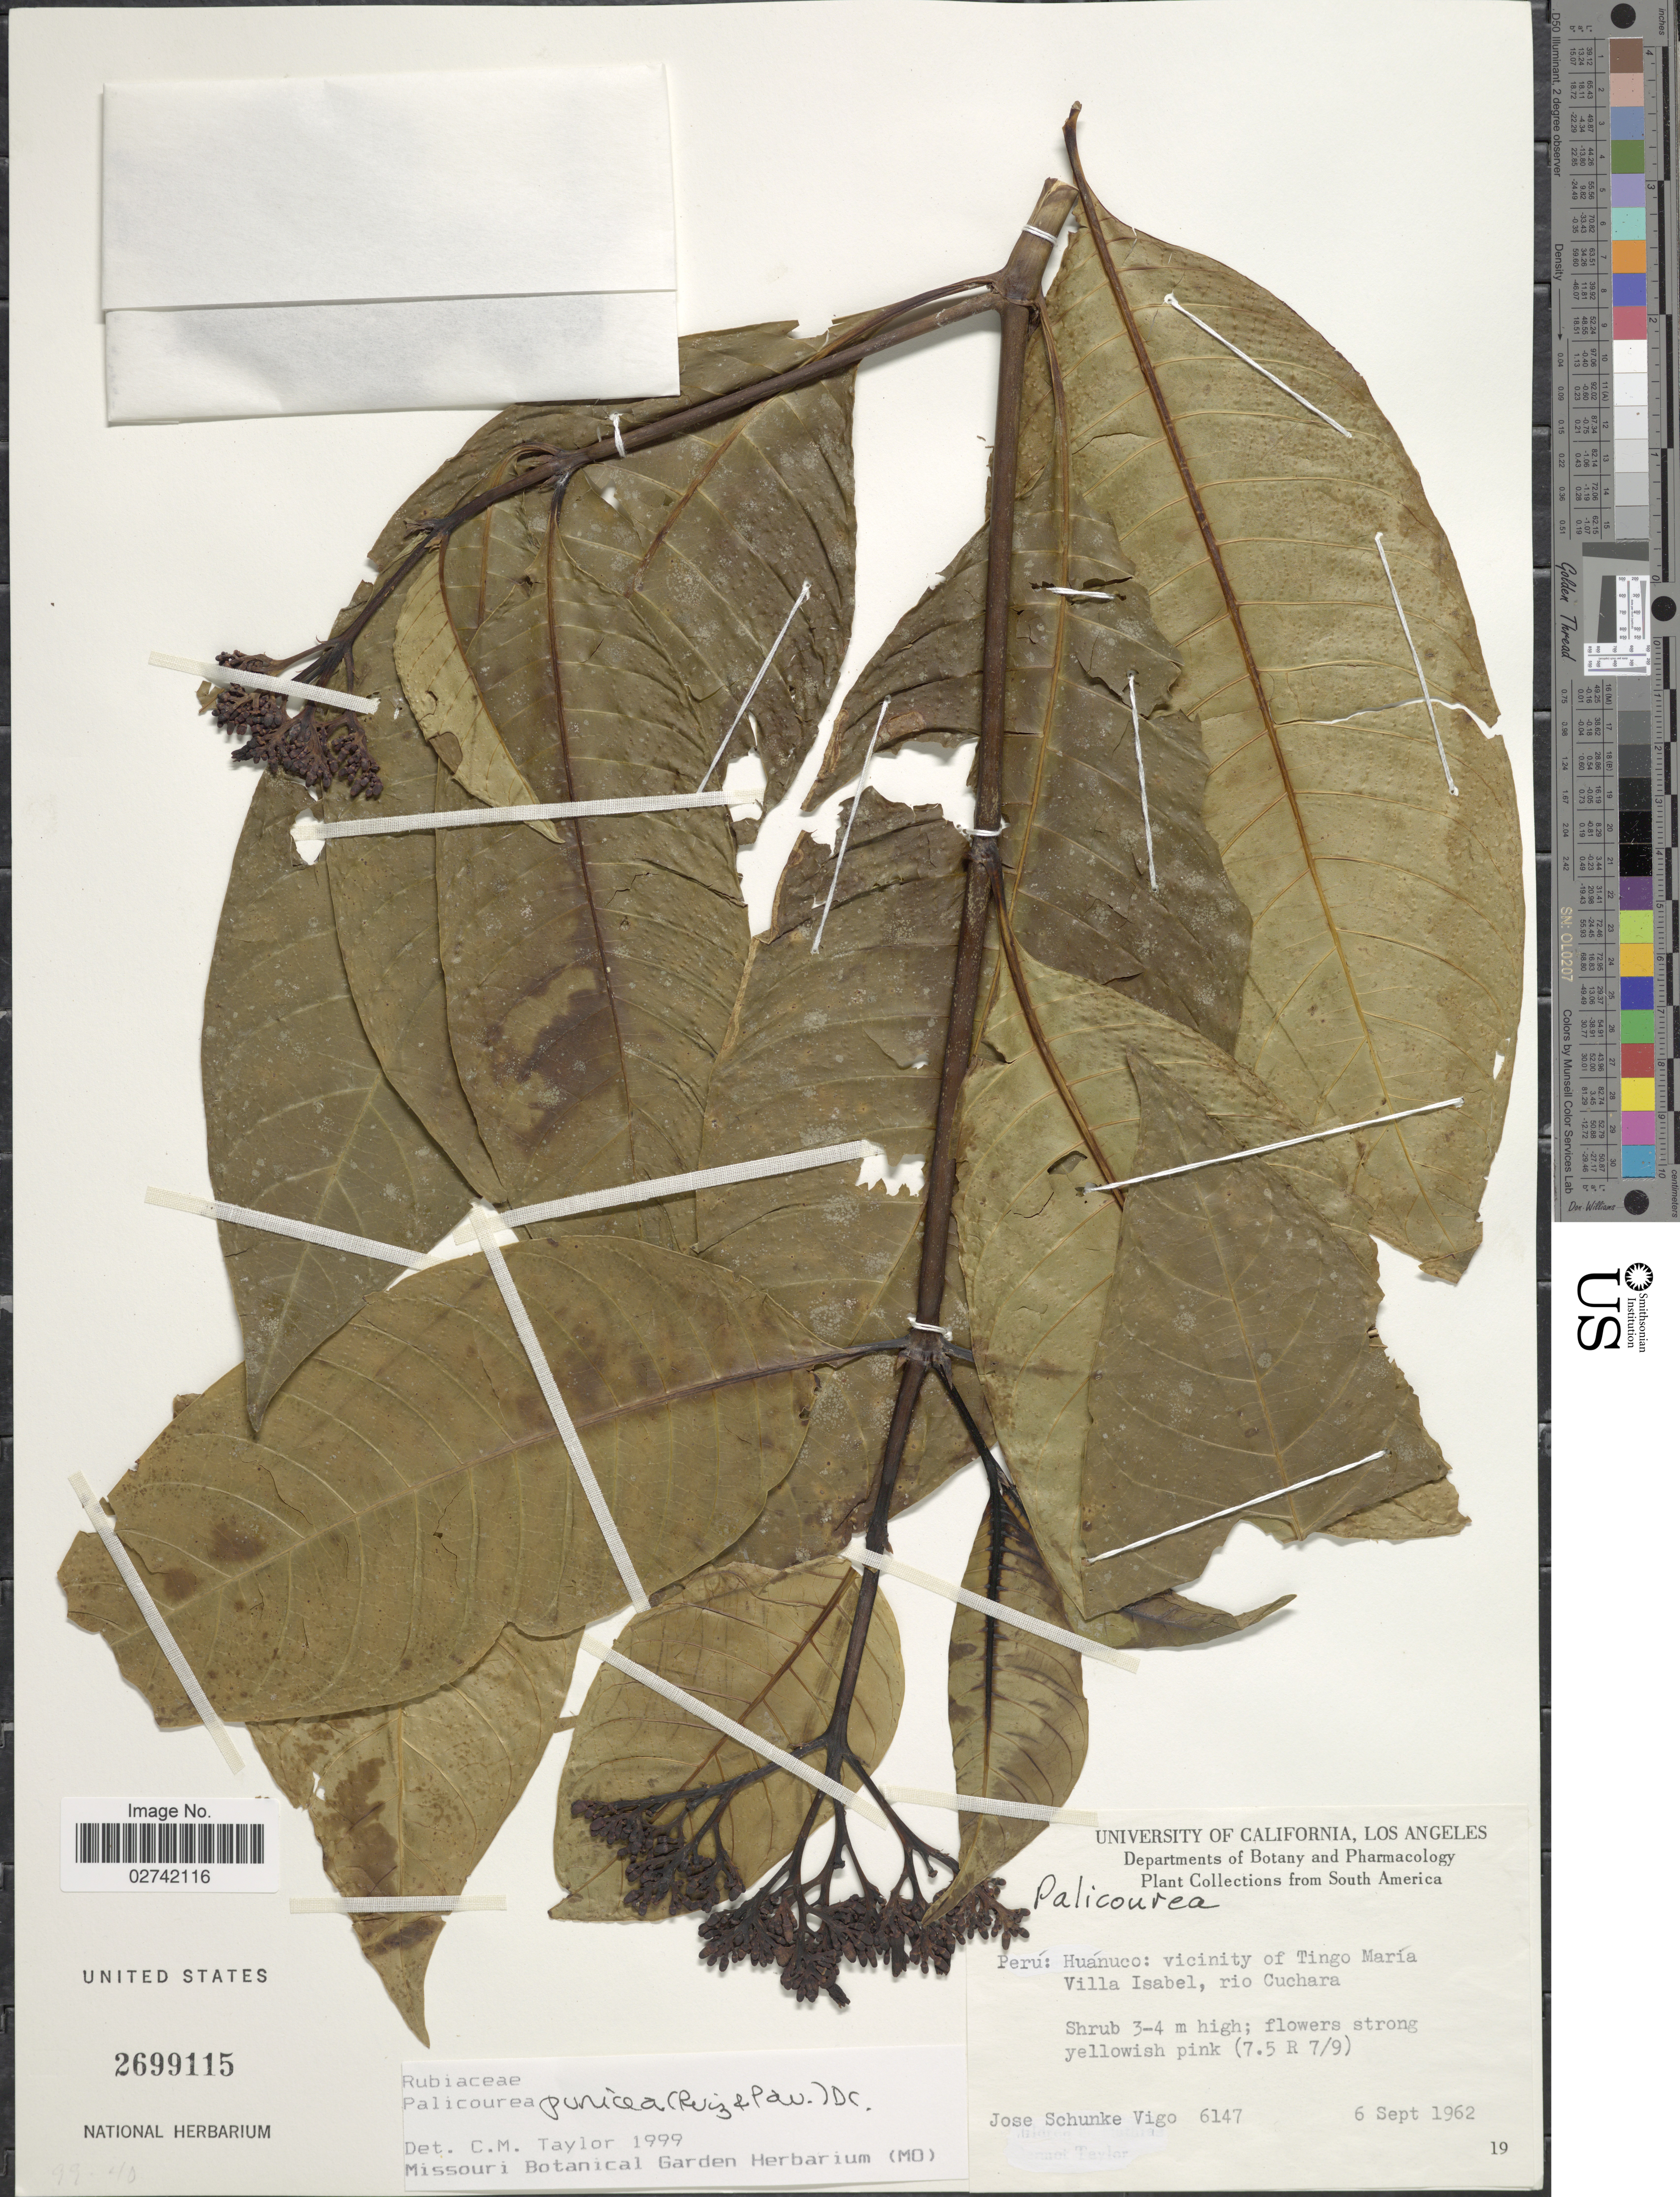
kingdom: Plantae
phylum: Tracheophyta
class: Magnoliopsida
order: Gentianales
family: Rubiaceae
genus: Palicourea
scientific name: Palicourea punicea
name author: (Ruiz & Pav.) DC.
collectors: J. Schunke Vigo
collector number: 6147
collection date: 1962-09-06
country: Peru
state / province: Huánuco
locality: Vicinity of Tingo Maria, Villa Isabel, rio Cuchara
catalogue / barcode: US 2699115